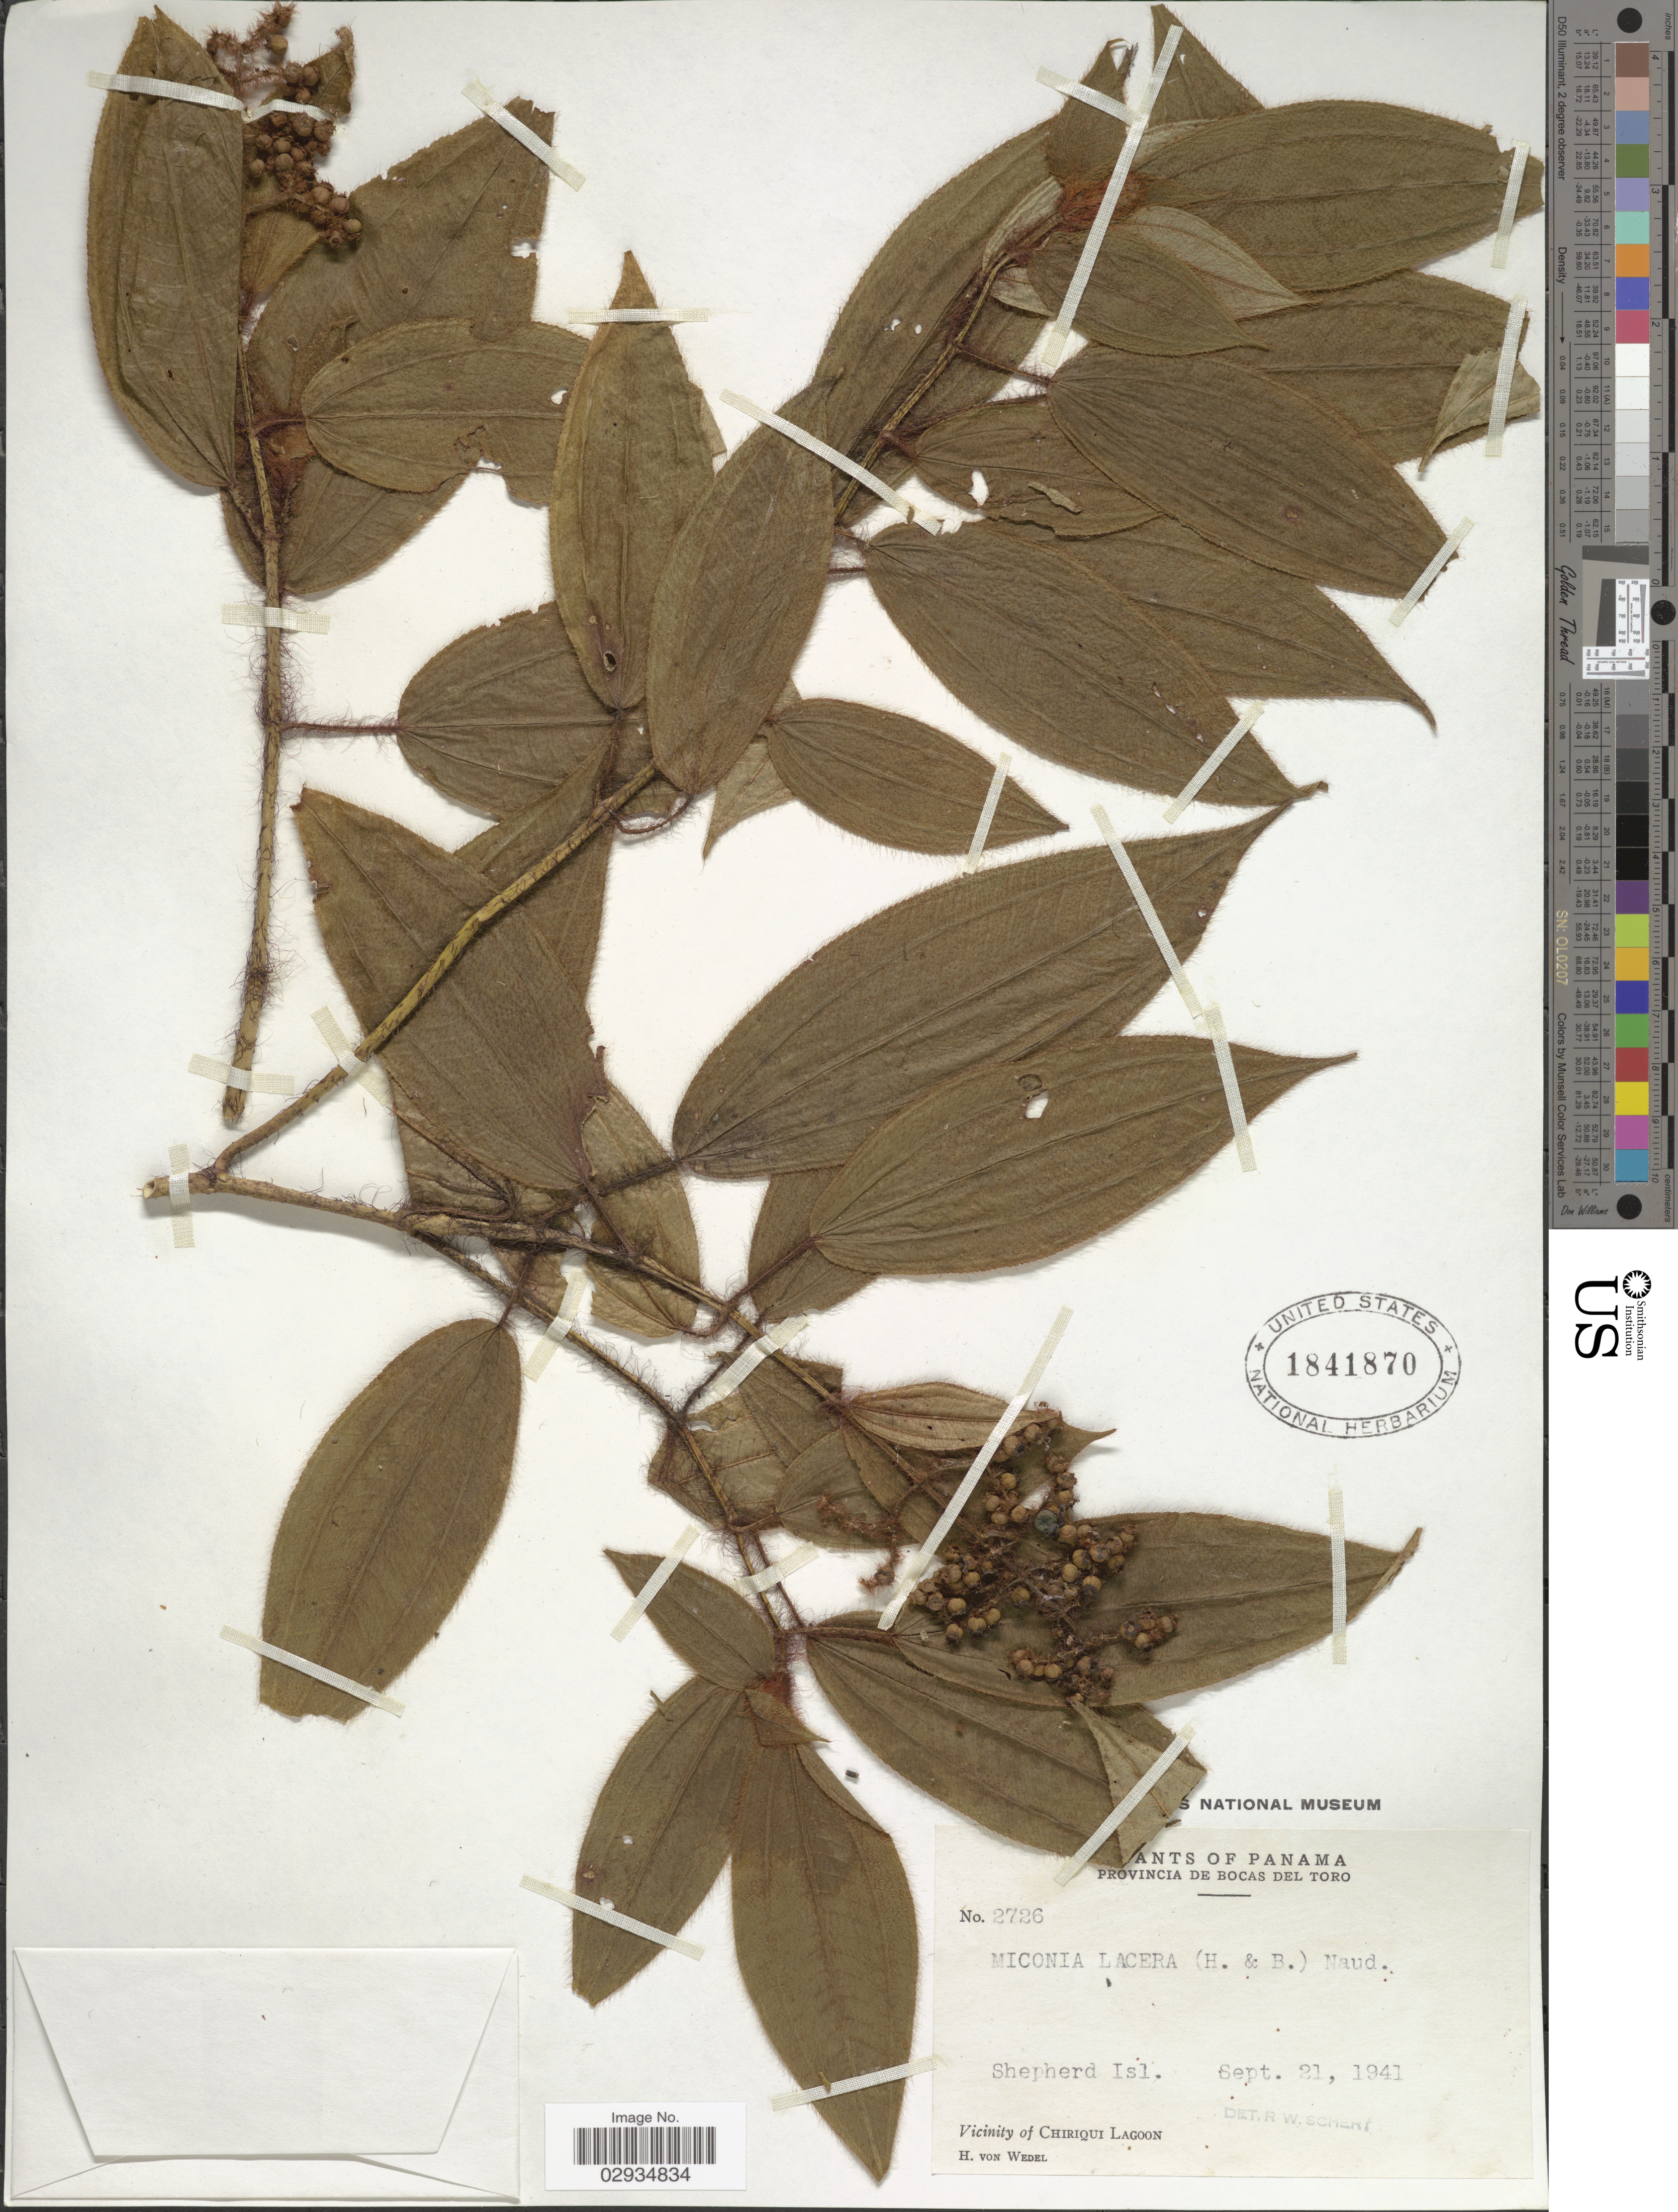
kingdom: Plantae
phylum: Tracheophyta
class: Magnoliopsida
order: Myrtales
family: Melastomataceae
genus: Miconia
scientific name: Miconia lacera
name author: (Bonpl.) Naudin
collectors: H. von Wedel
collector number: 2726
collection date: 1941-09-21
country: Panama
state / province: Bocas del Toro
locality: Shepherd Isl. Vicinity of Chiriqui Lagoon.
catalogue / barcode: US 1841870